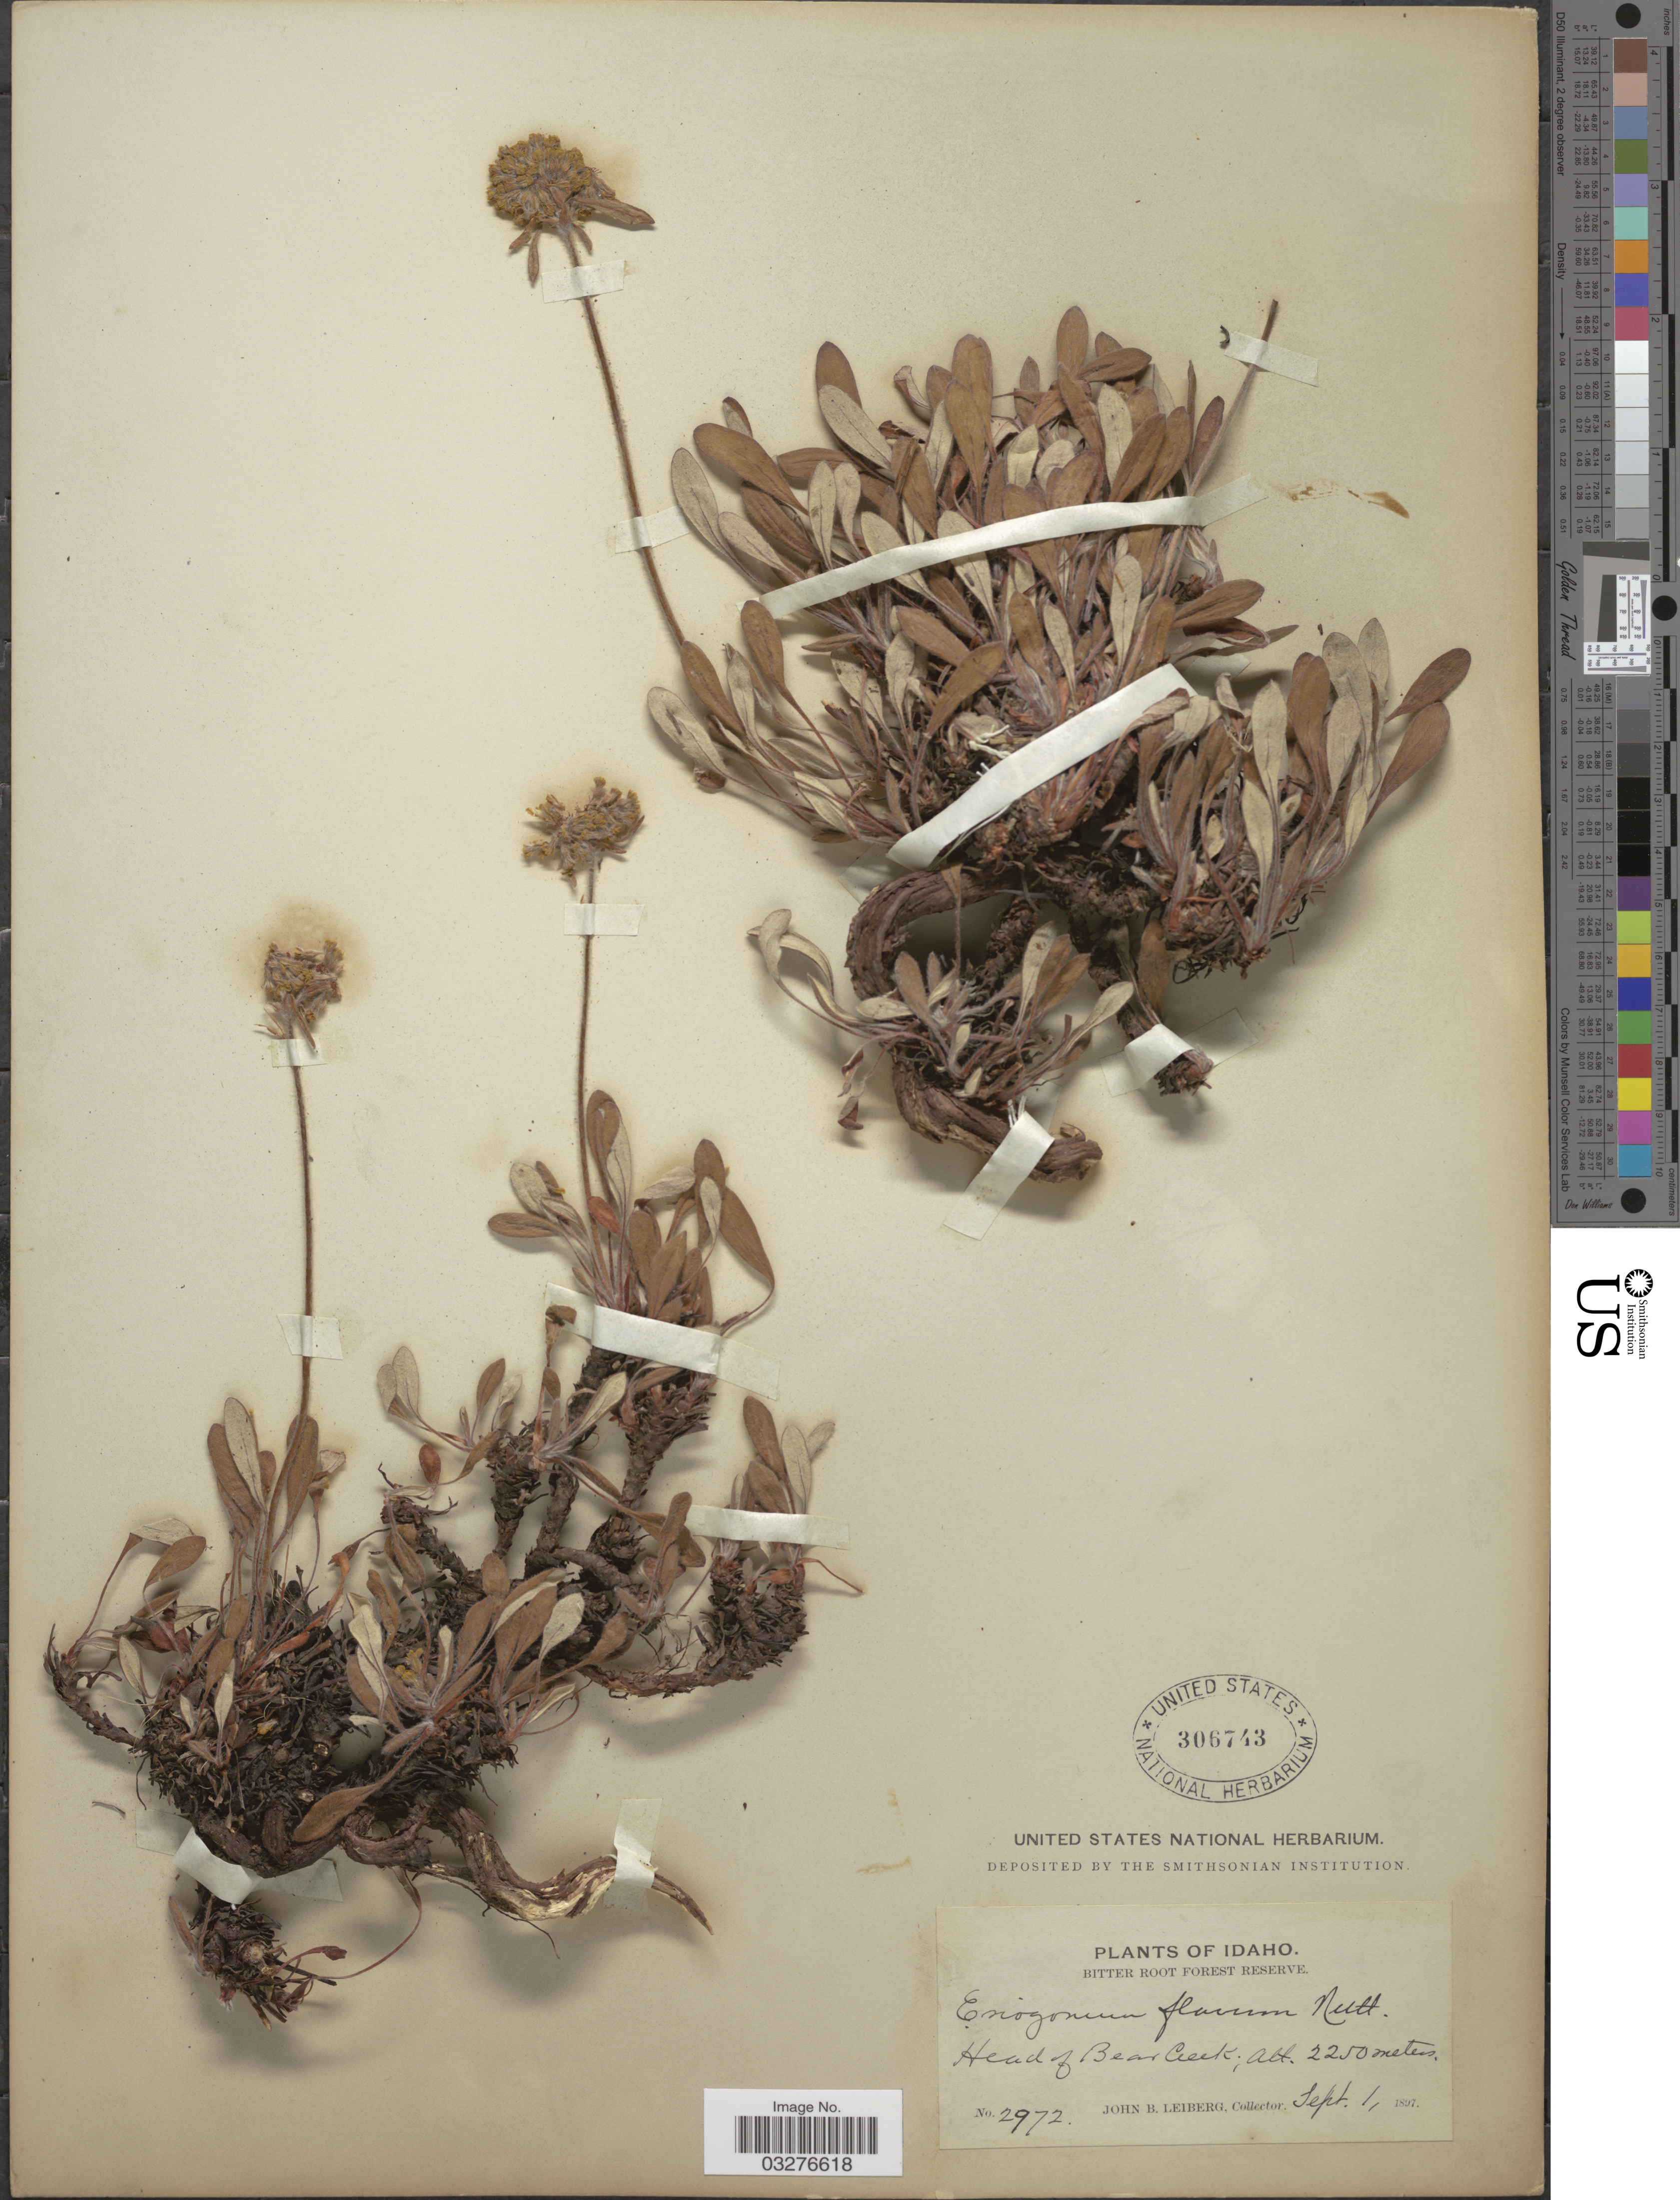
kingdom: Plantae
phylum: Tracheophyta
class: Magnoliopsida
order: Caryophyllales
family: Polygonaceae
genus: Eriogonum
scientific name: Eriogonum flavum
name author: Nutt. ex Benth.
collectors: J. B. Leiberg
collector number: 2972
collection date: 1897-09-01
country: United States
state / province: Idaho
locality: Head of Bear Creek.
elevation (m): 2250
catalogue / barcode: US 306743